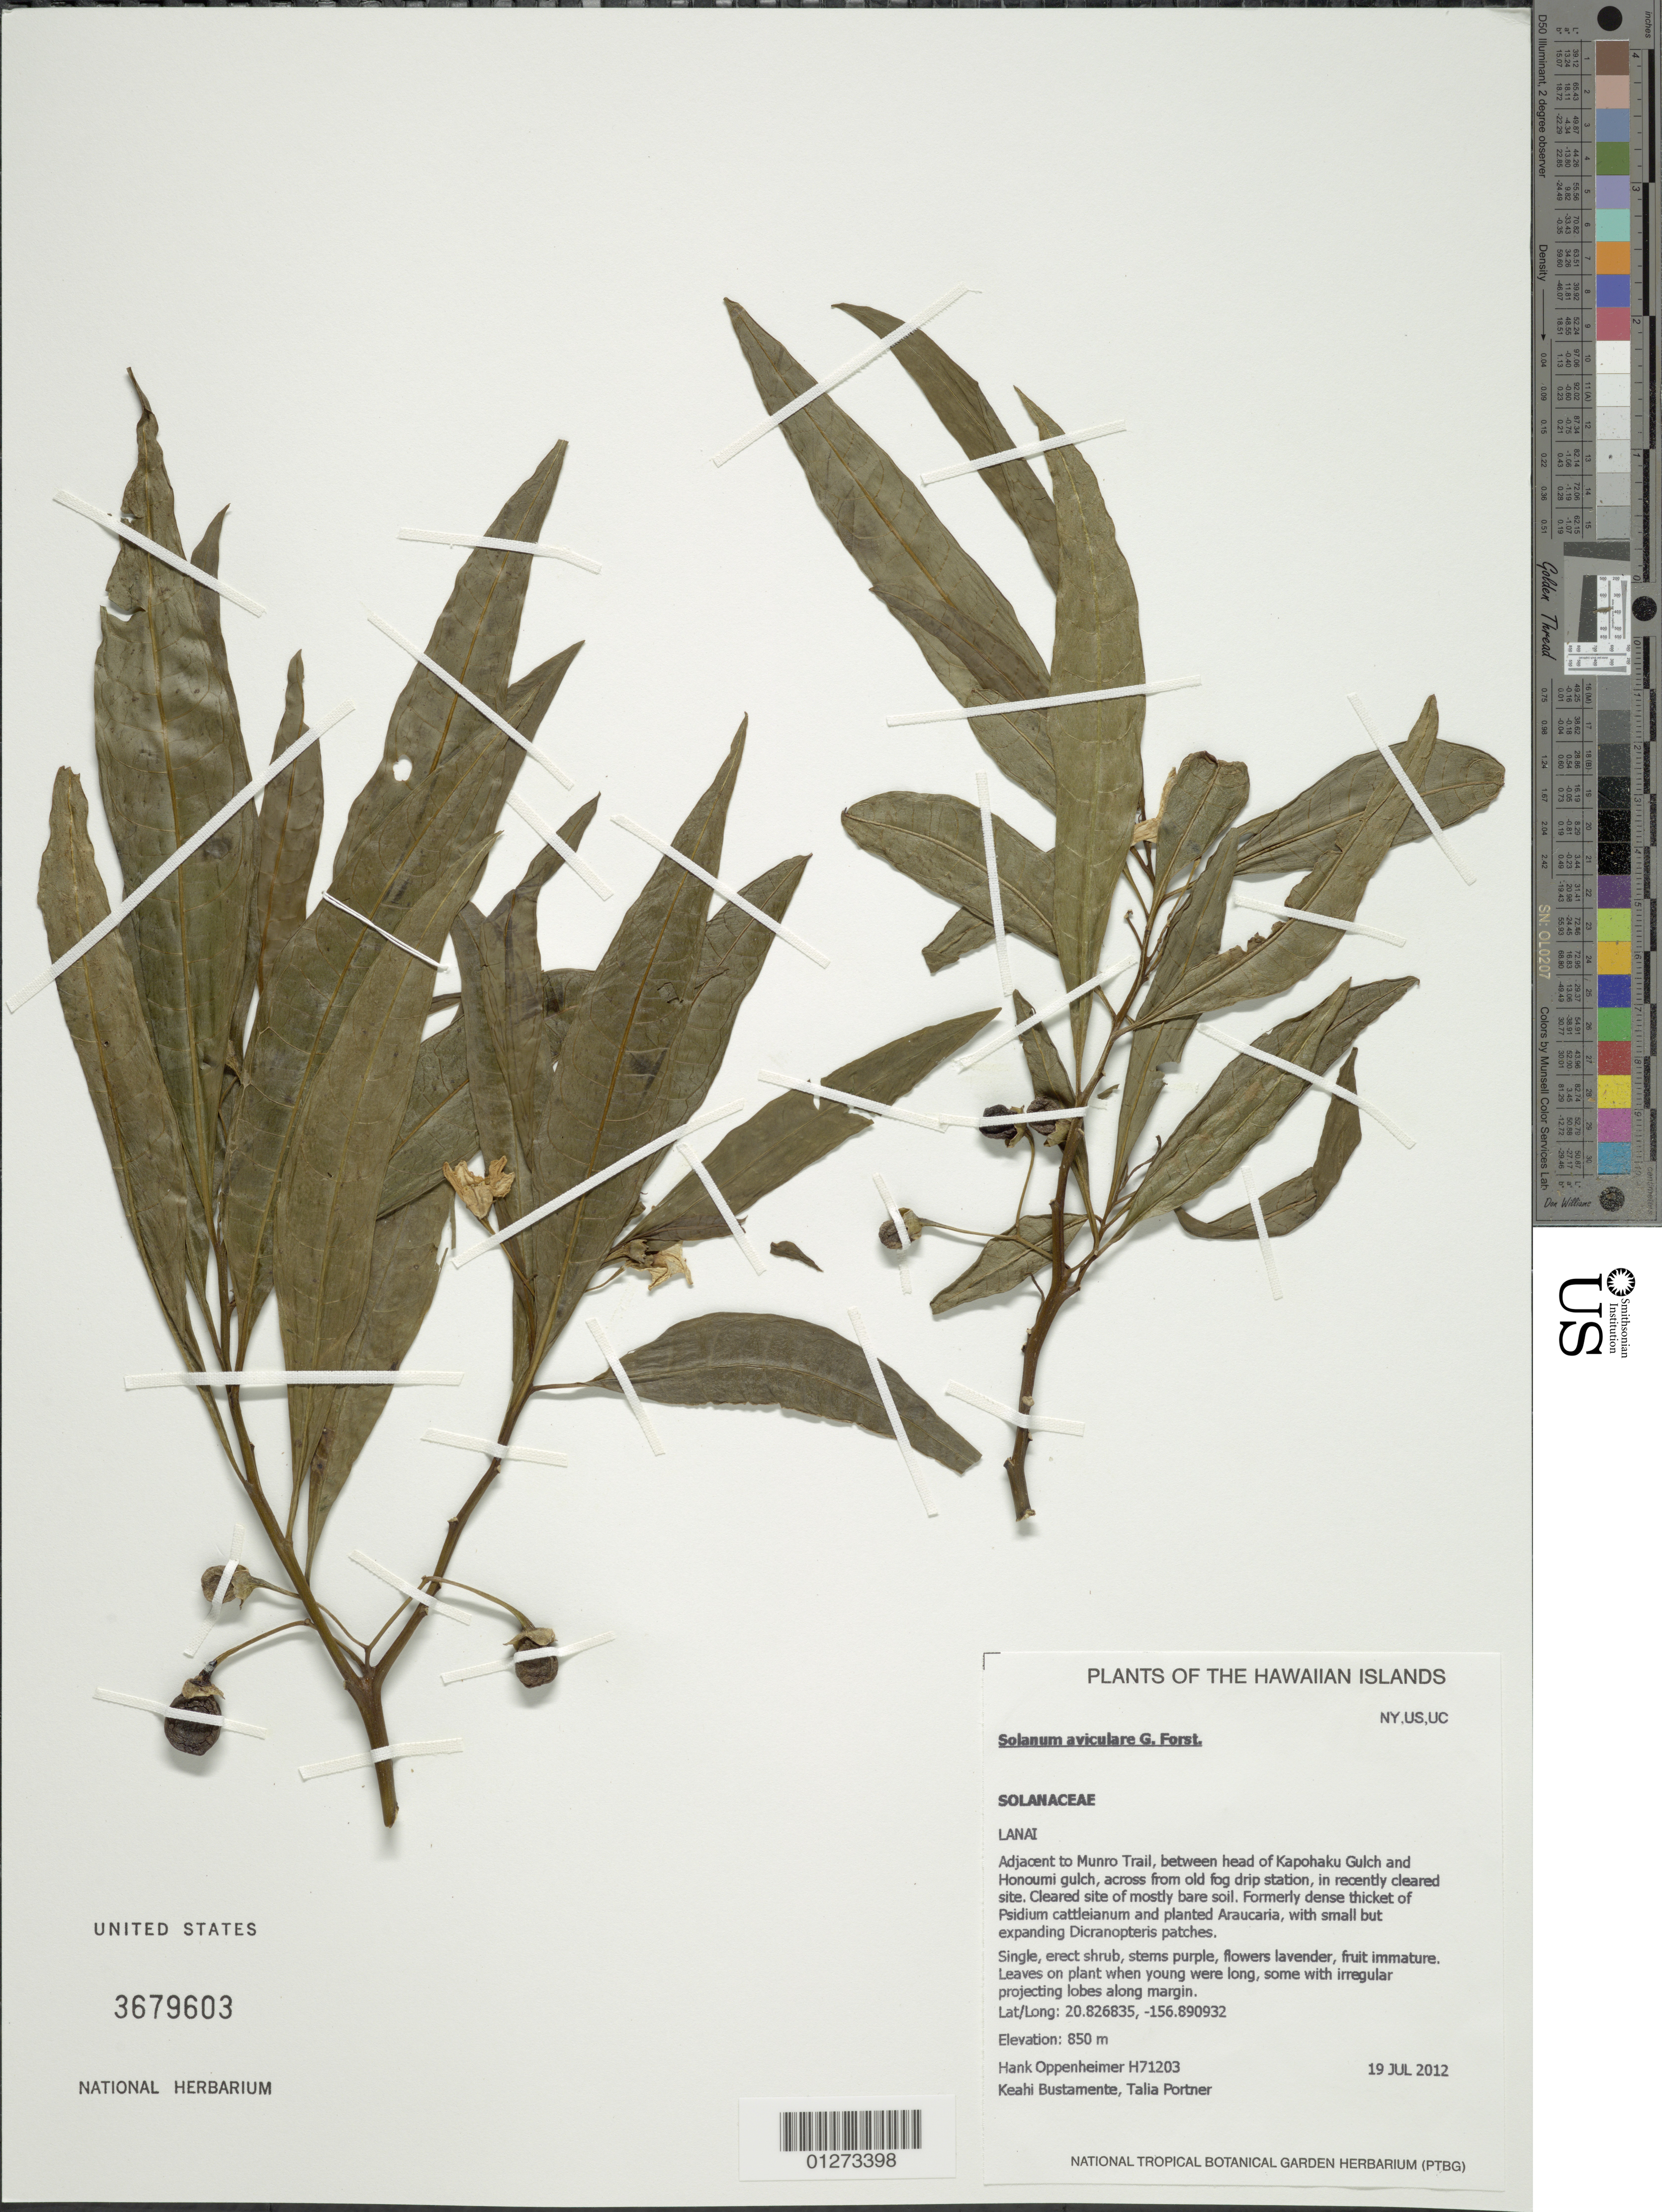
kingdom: Plantae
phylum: Tracheophyta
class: Magnoliopsida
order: Solanales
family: Solanaceae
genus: Solanum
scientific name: Solanum aviculare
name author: G. Forst.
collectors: H. L. Oppenheimer, K. M. Bustamente & T. Portner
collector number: H71203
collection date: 2012-07-19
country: United States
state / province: Hawaii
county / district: Maui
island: Lana'i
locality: Adjacent to Munro Trail, between head of Kapohaku Gulch and Honoumi Gulch, across from old fog drip station, in recently cleared site.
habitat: Cleared site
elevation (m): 850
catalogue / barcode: US 3679603